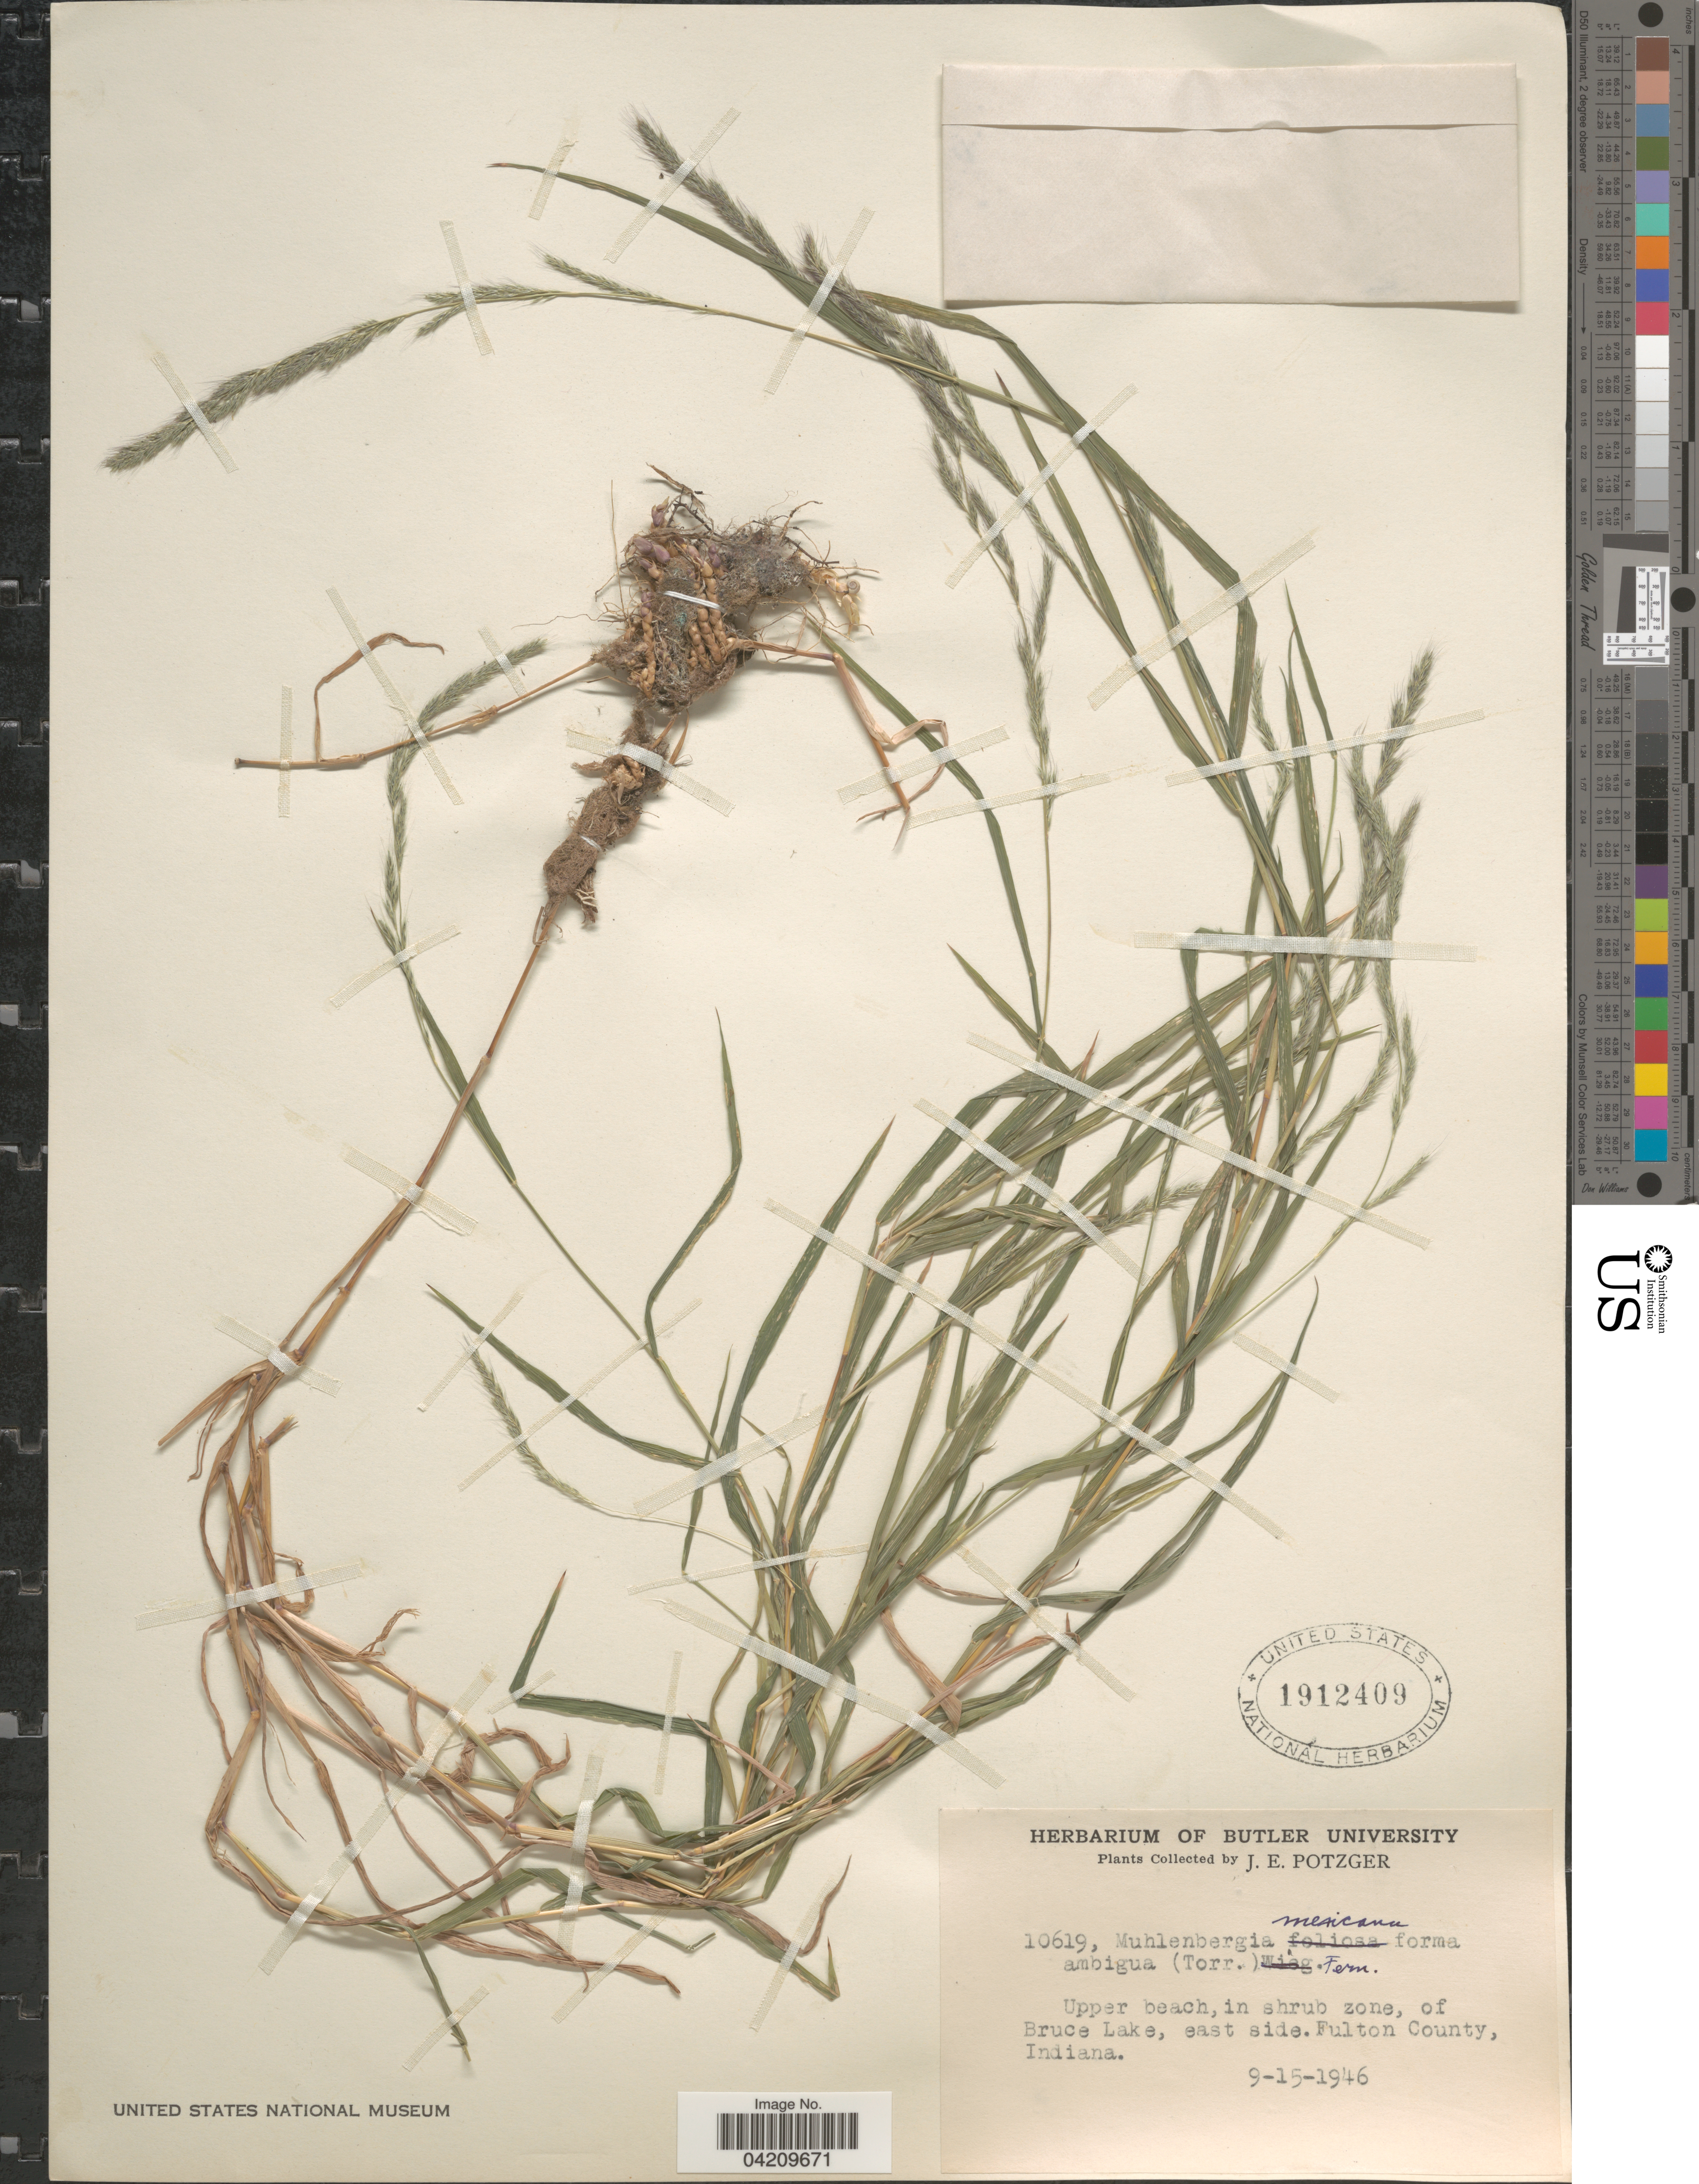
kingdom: Plantae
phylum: Tracheophyta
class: Liliopsida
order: Poales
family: Poaceae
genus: Muhlenbergia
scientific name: Muhlenbergia mexicana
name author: (L.) Trin.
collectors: J. Potzger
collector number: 10619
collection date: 1946-09-15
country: United States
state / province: Indiana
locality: Upper beach, in shrub zone, of Bruce Lake, east side. Fulton County.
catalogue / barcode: US 1912409